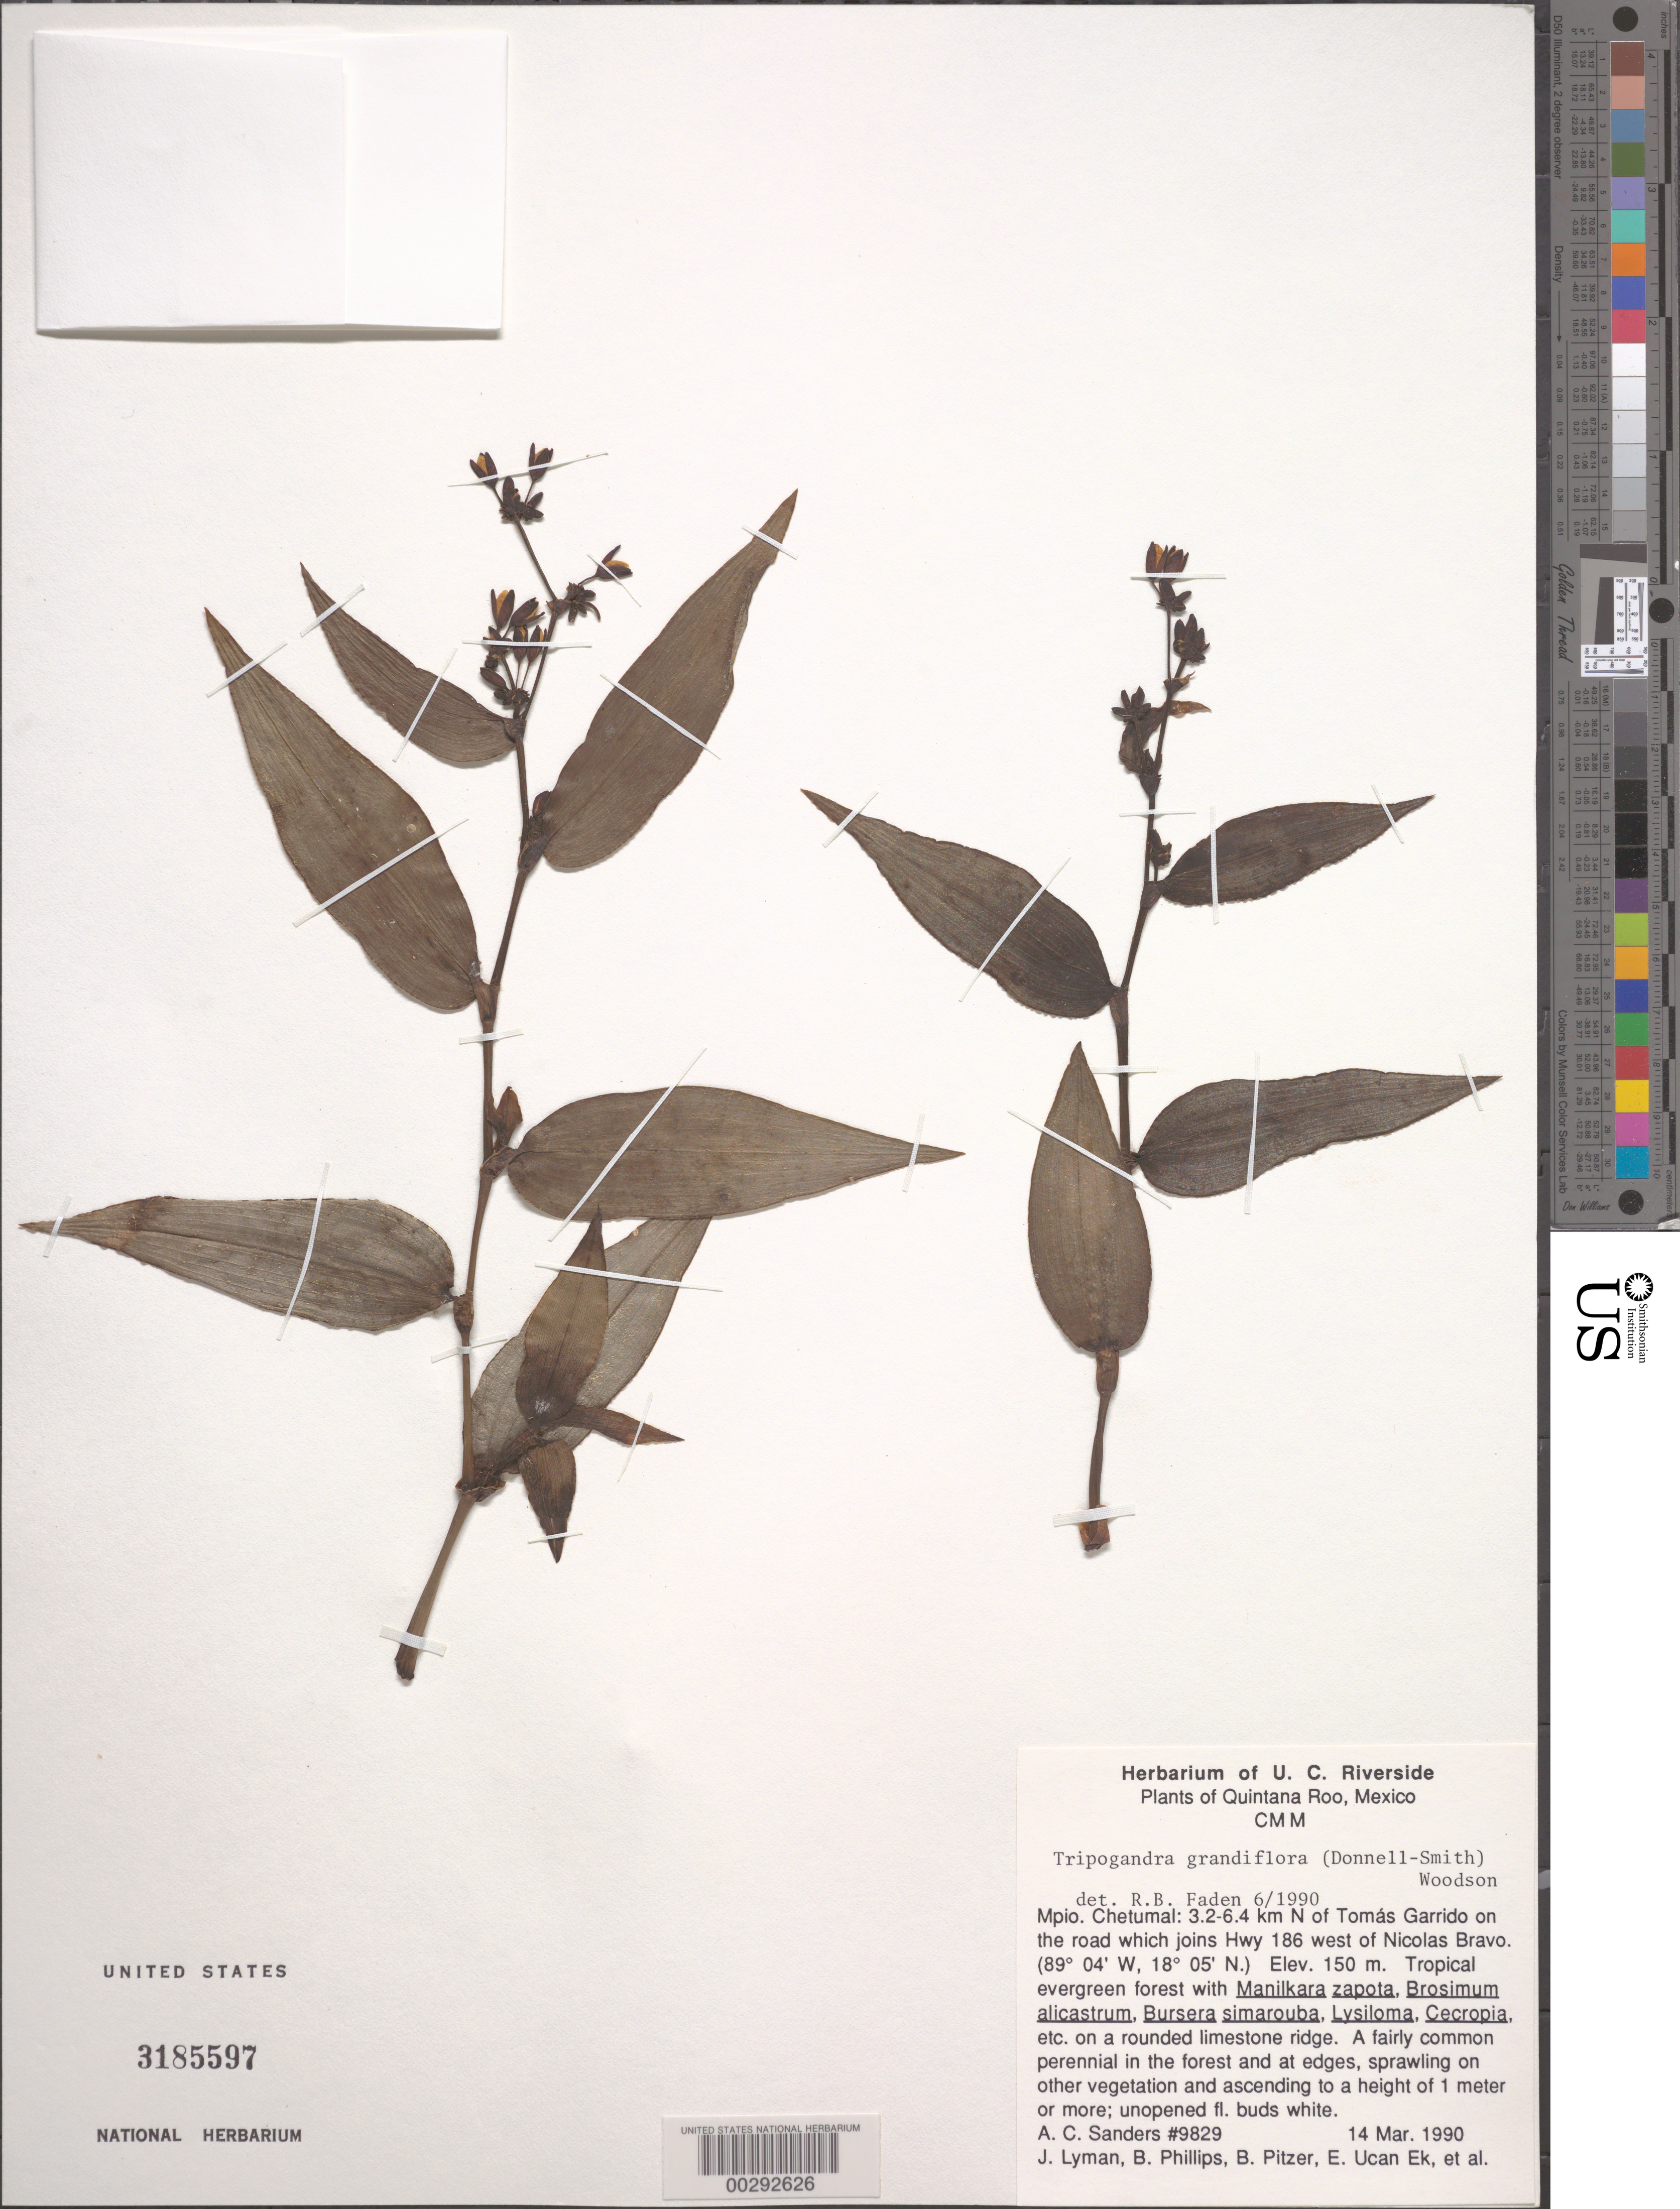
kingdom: Plantae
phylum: Tracheophyta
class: Liliopsida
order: Commelinales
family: Commelinaceae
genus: Tripogandra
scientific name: Tripogandra grandiflora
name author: (Donn. Sm.) Woodson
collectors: A. Sanders, J. Lyman, B. L. Phillips, B. Pitzer & E. Ucan Ek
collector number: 9829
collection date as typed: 14 Mar 1990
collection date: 1990-03-14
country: Mexico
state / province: Quintana Roo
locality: Quintana roo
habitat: Perennial in the forest and at edges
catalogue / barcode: US 3185597